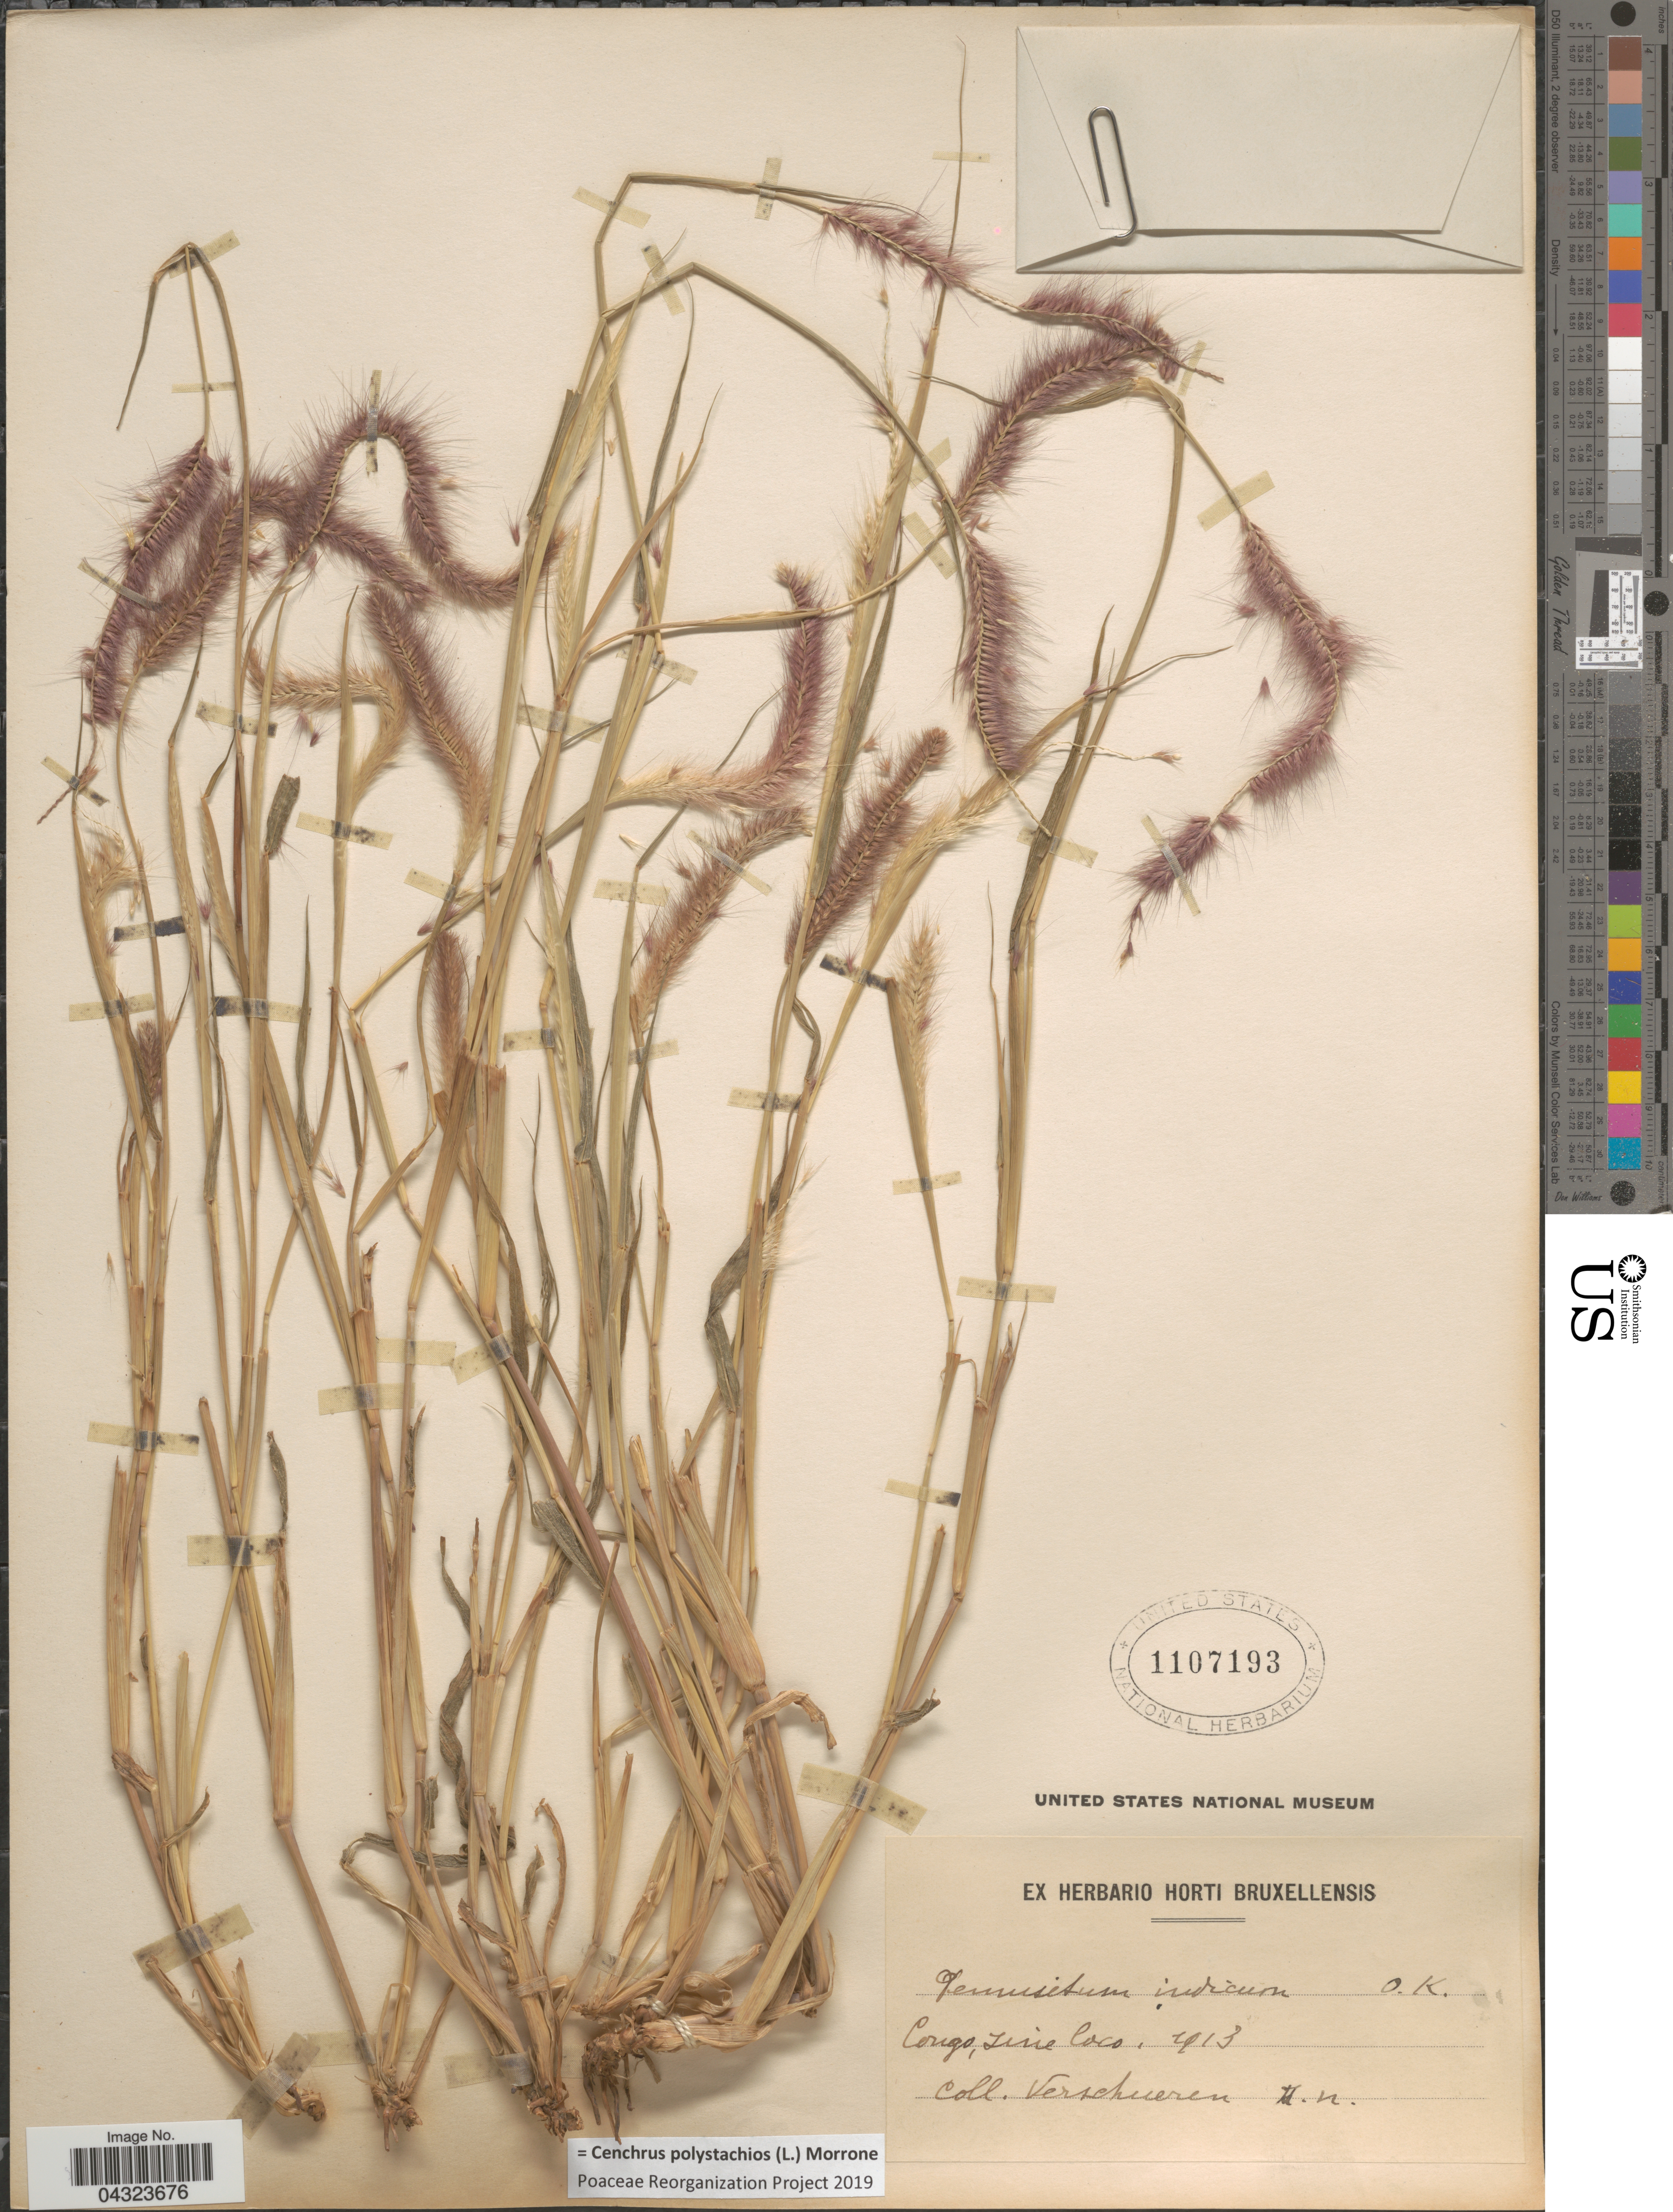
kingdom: Plantae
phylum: Tracheophyta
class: Liliopsida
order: Poales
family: Poaceae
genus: Cenchrus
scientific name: Cenchrus polystachios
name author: (L.) Morrone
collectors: Verschueren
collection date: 1913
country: Congo, Democratic Republic of / Congo, Republic of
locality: Congo.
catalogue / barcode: US 1107193